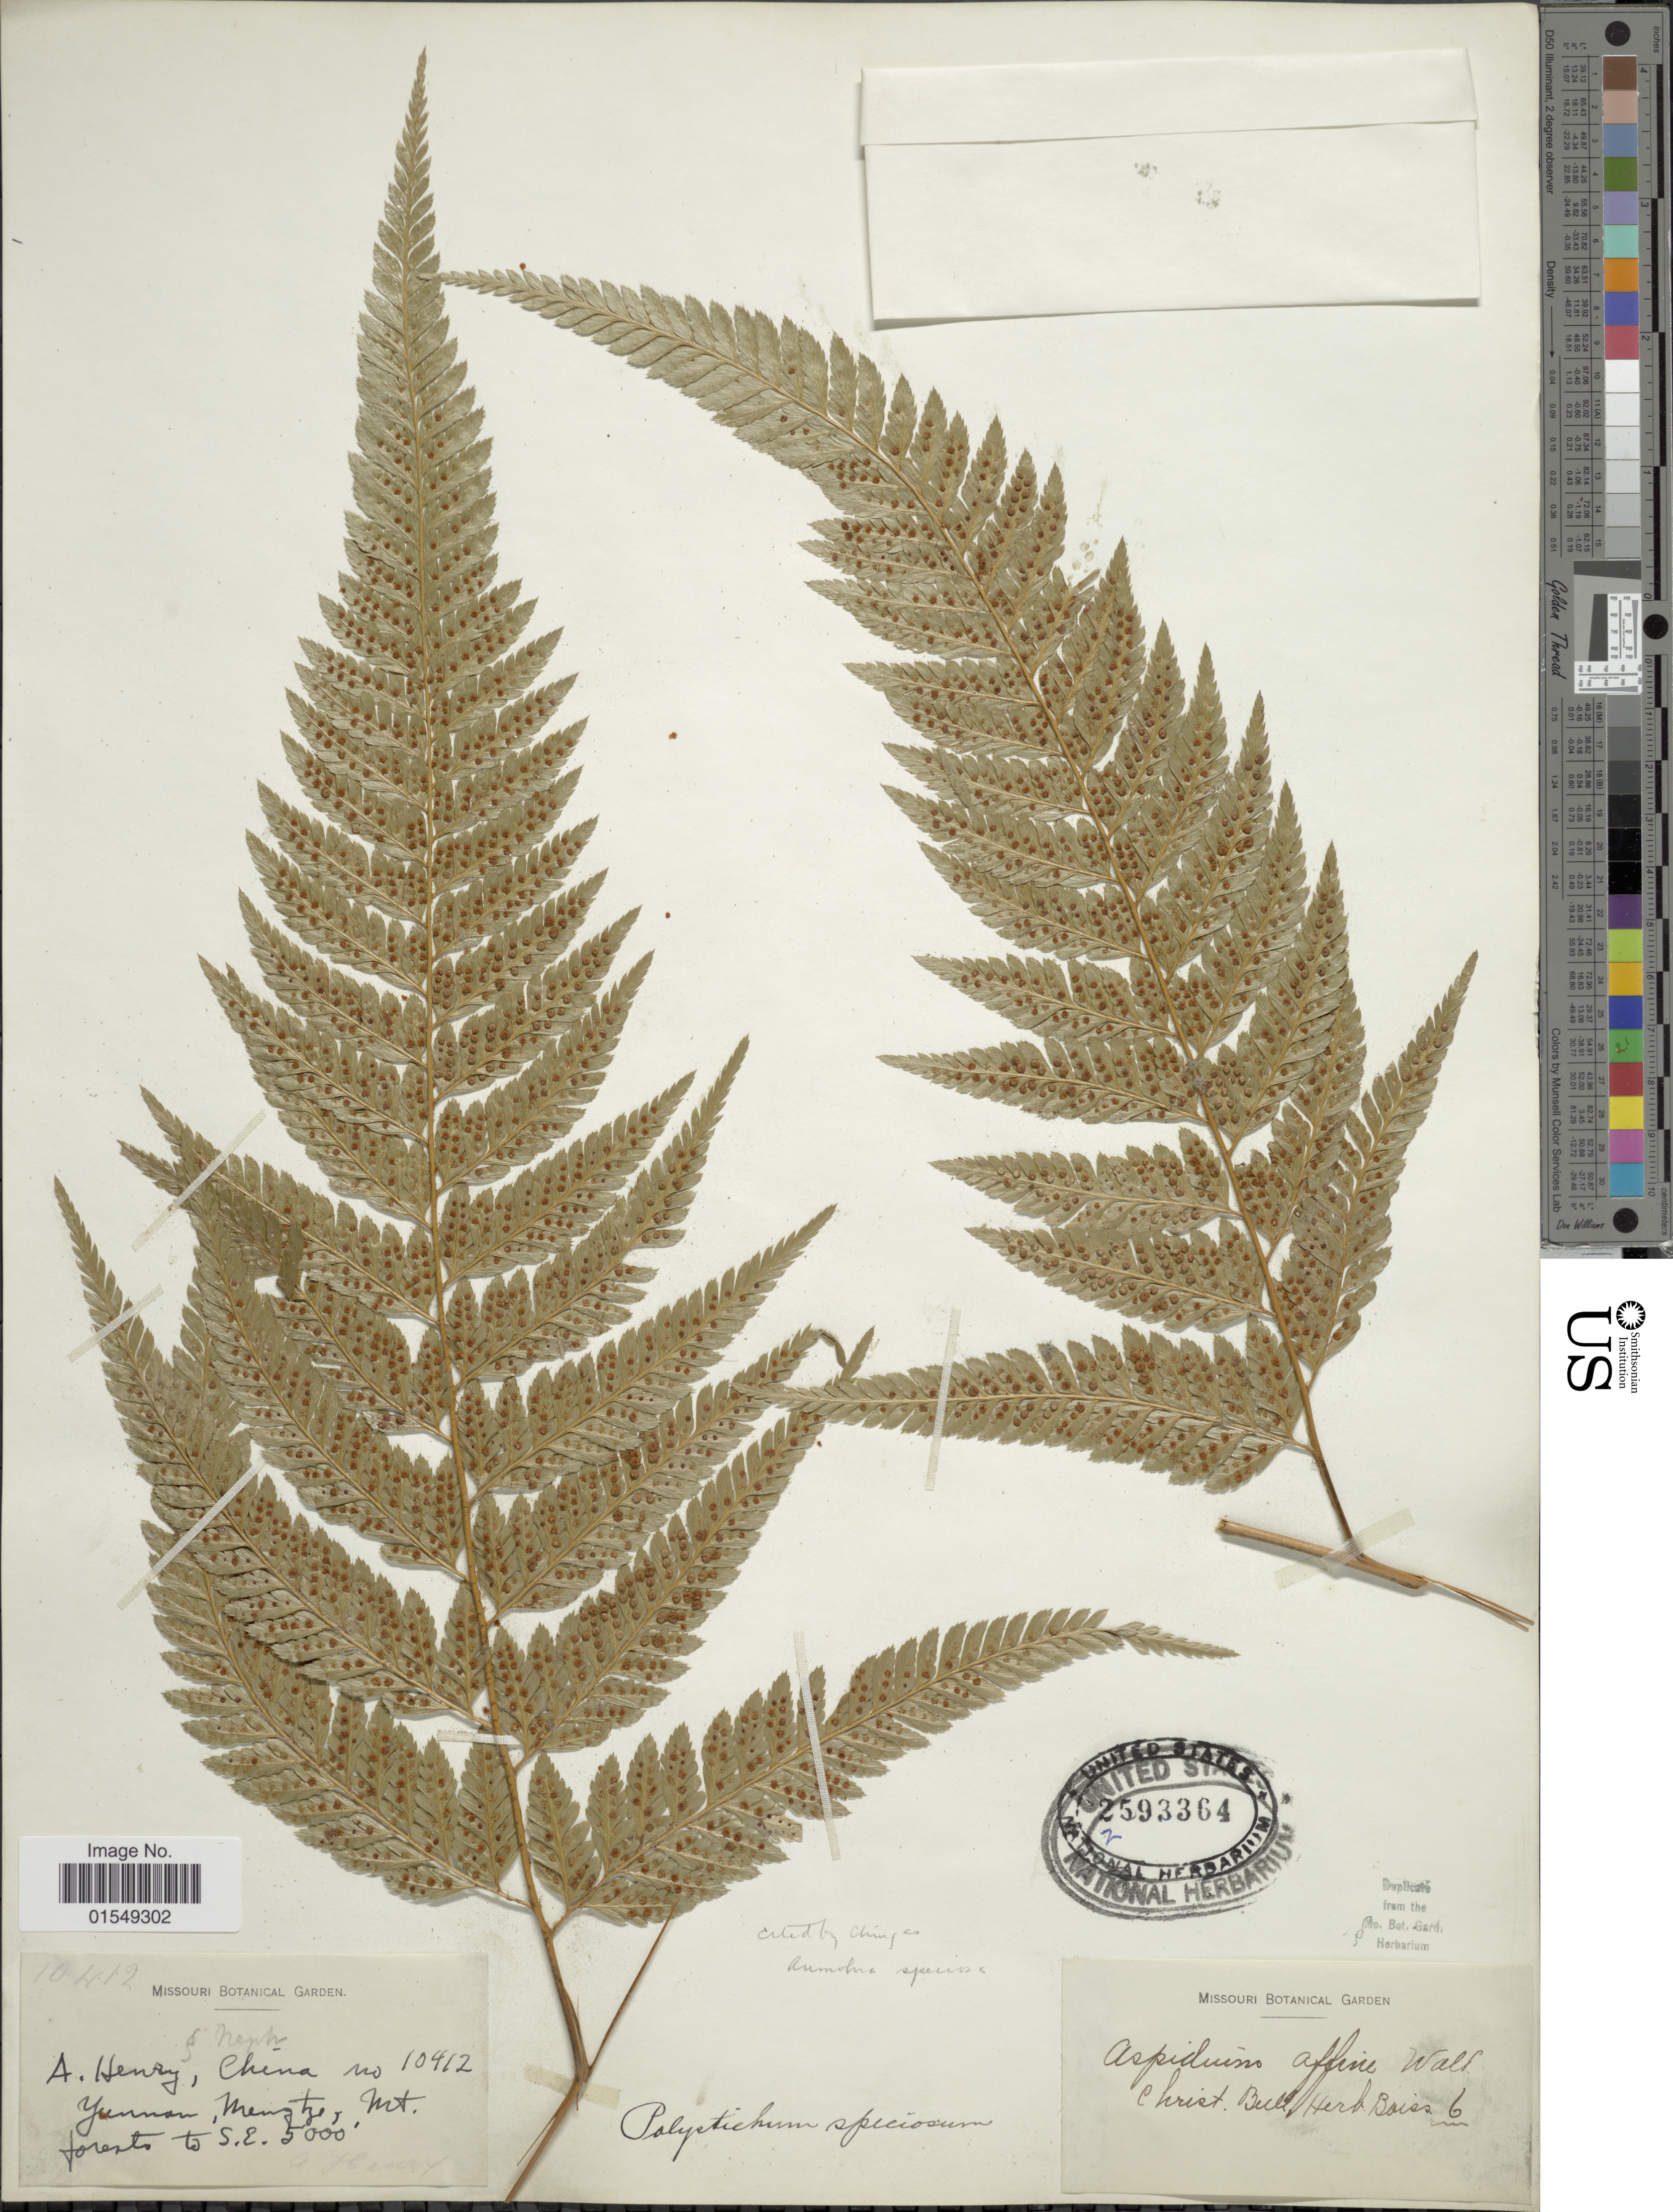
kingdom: Plantae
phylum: Tracheophyta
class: Polypodiopsida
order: Polypodiales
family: Dryopteridaceae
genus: Arachniodes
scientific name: Arachniodes speciosa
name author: (D. Don) Ching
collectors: A. Henry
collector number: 10412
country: China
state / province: Yunnan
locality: Yunnan, Mengtze, Mt. forests to S.E.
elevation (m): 1524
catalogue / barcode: US 2593364